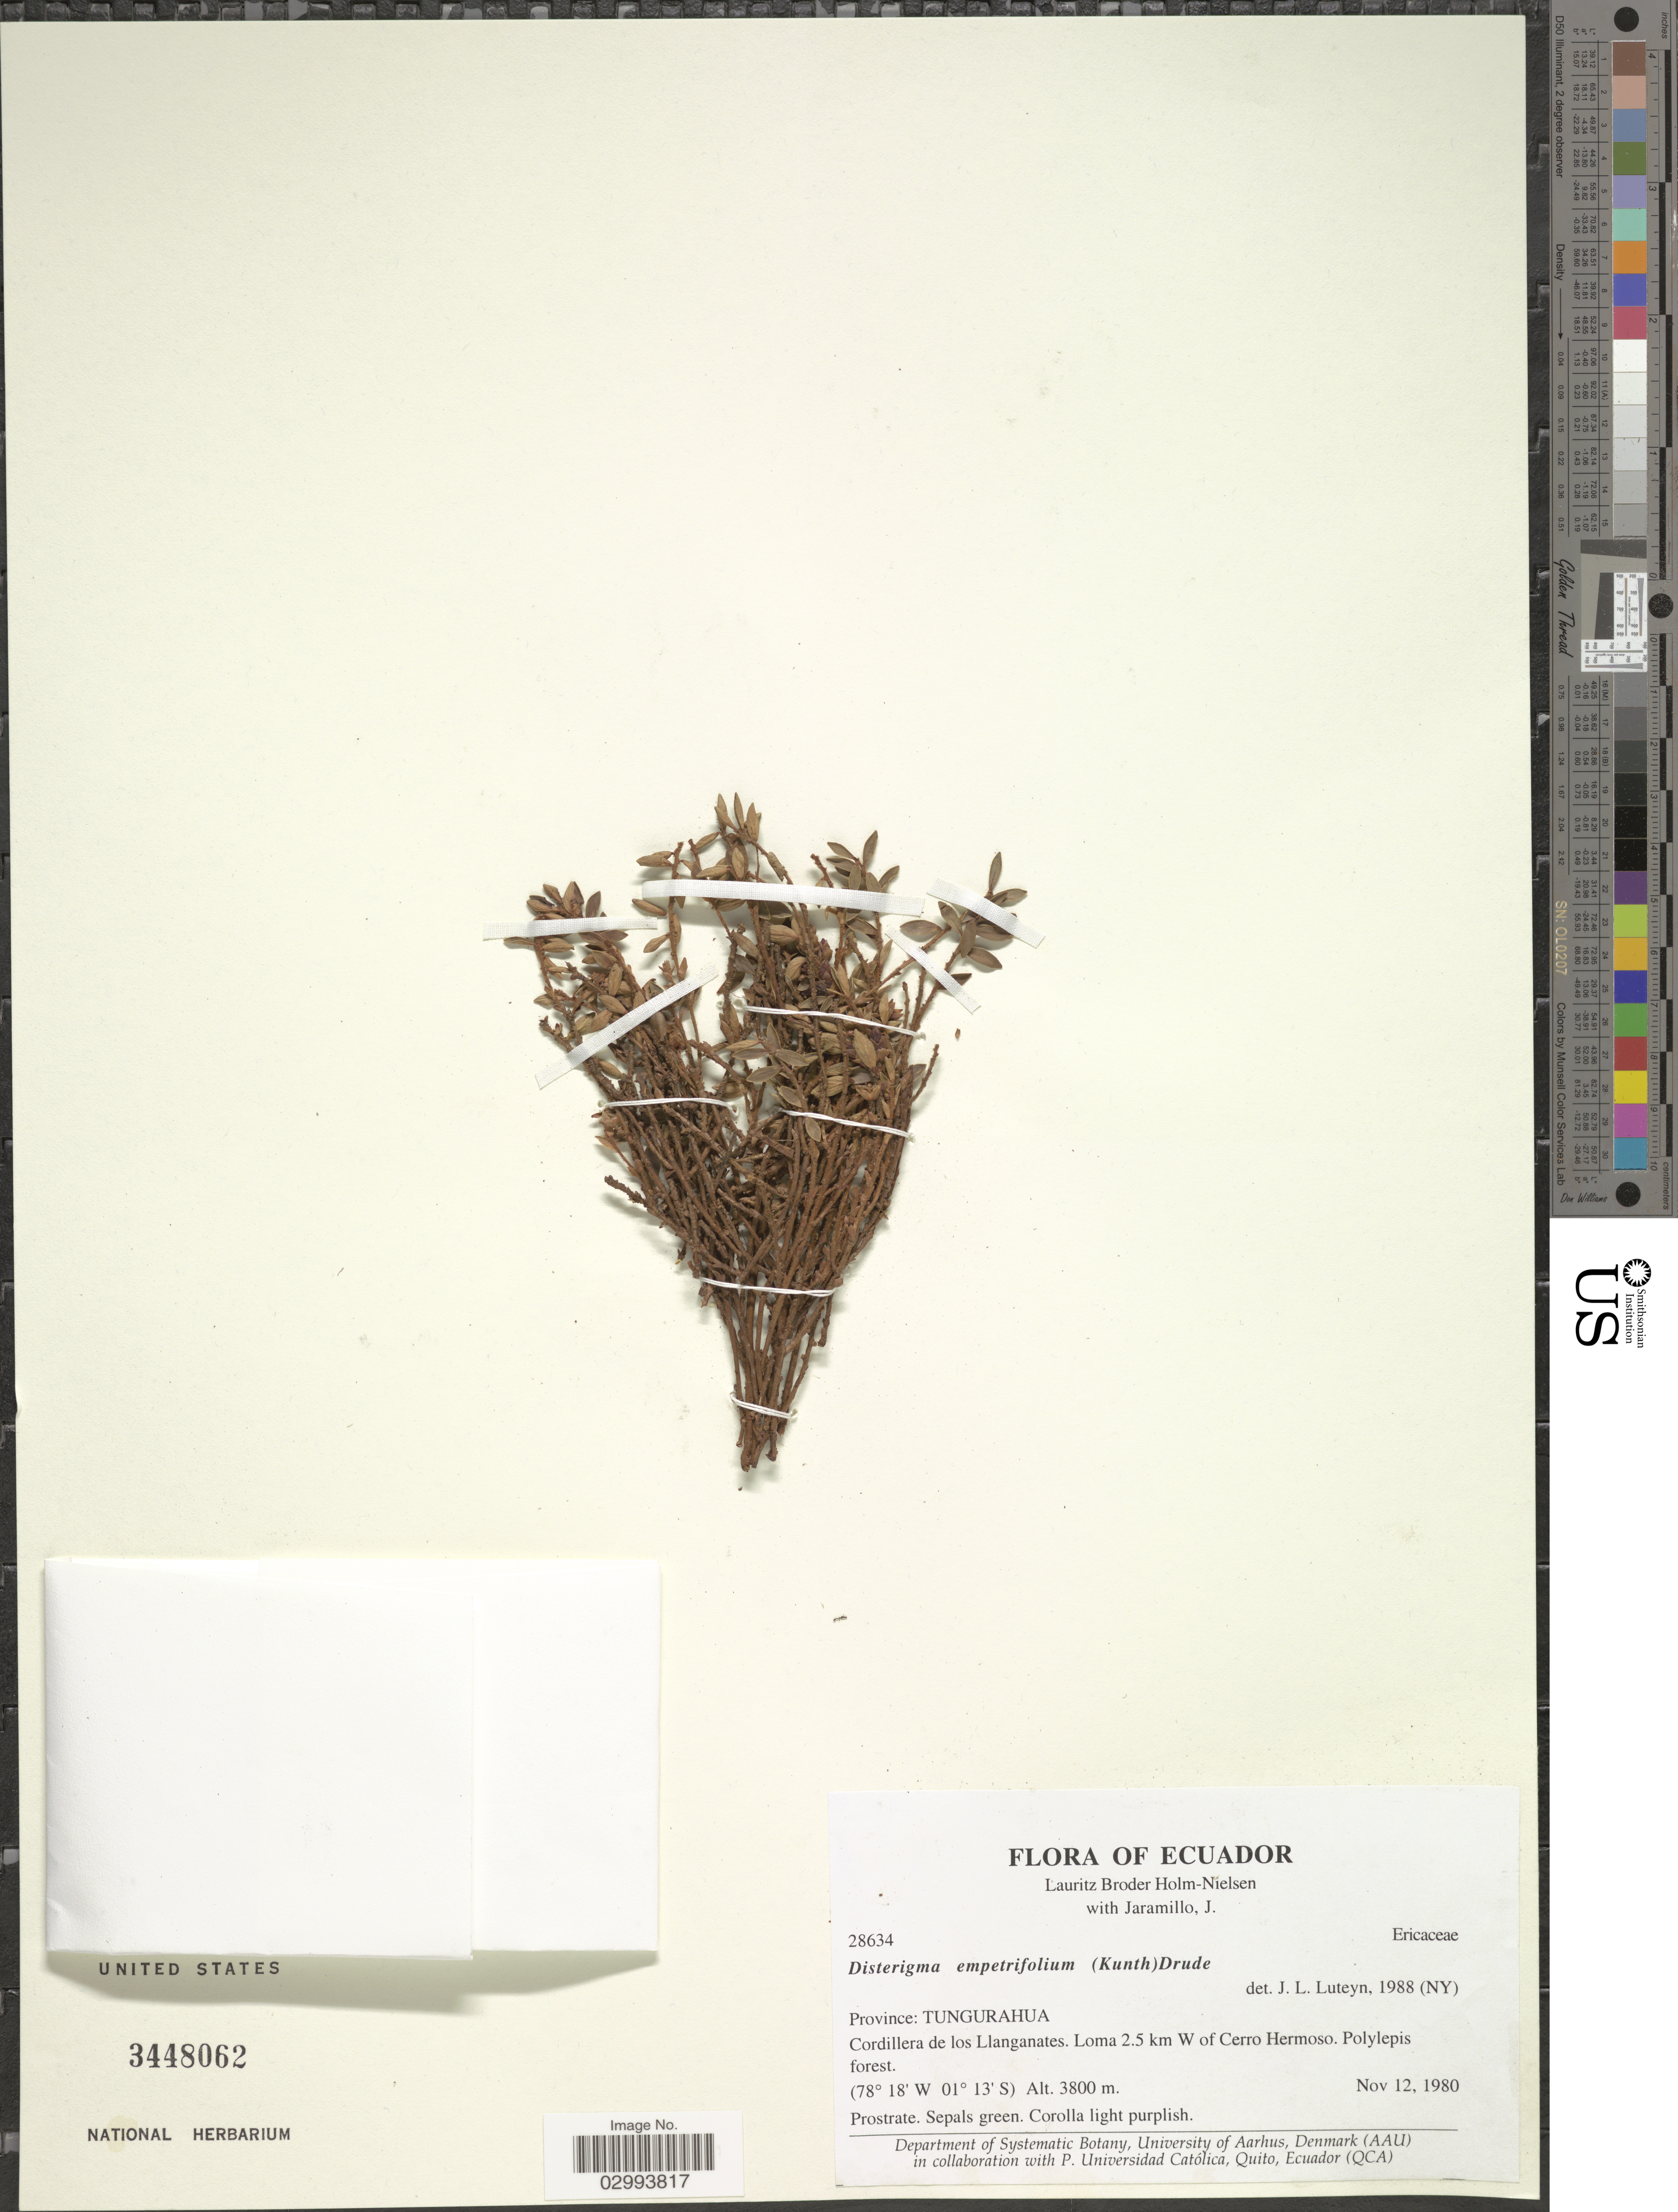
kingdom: Plantae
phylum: Tracheophyta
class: Magnoliopsida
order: Ericales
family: Ericaceae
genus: Disterigma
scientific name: Disterigma empetrifolium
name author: (Kunth) Drude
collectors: L. B. Holm-Nielsen & J. Jaramillo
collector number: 28634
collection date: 1980-11-12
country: Ecuador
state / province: Tungurahua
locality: Province: Tungurahua. Cordillera de los Llanganates. Loma 2.5 km W of Cerro Hermoso. Polylepis forest.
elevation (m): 3800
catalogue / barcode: US 3448062